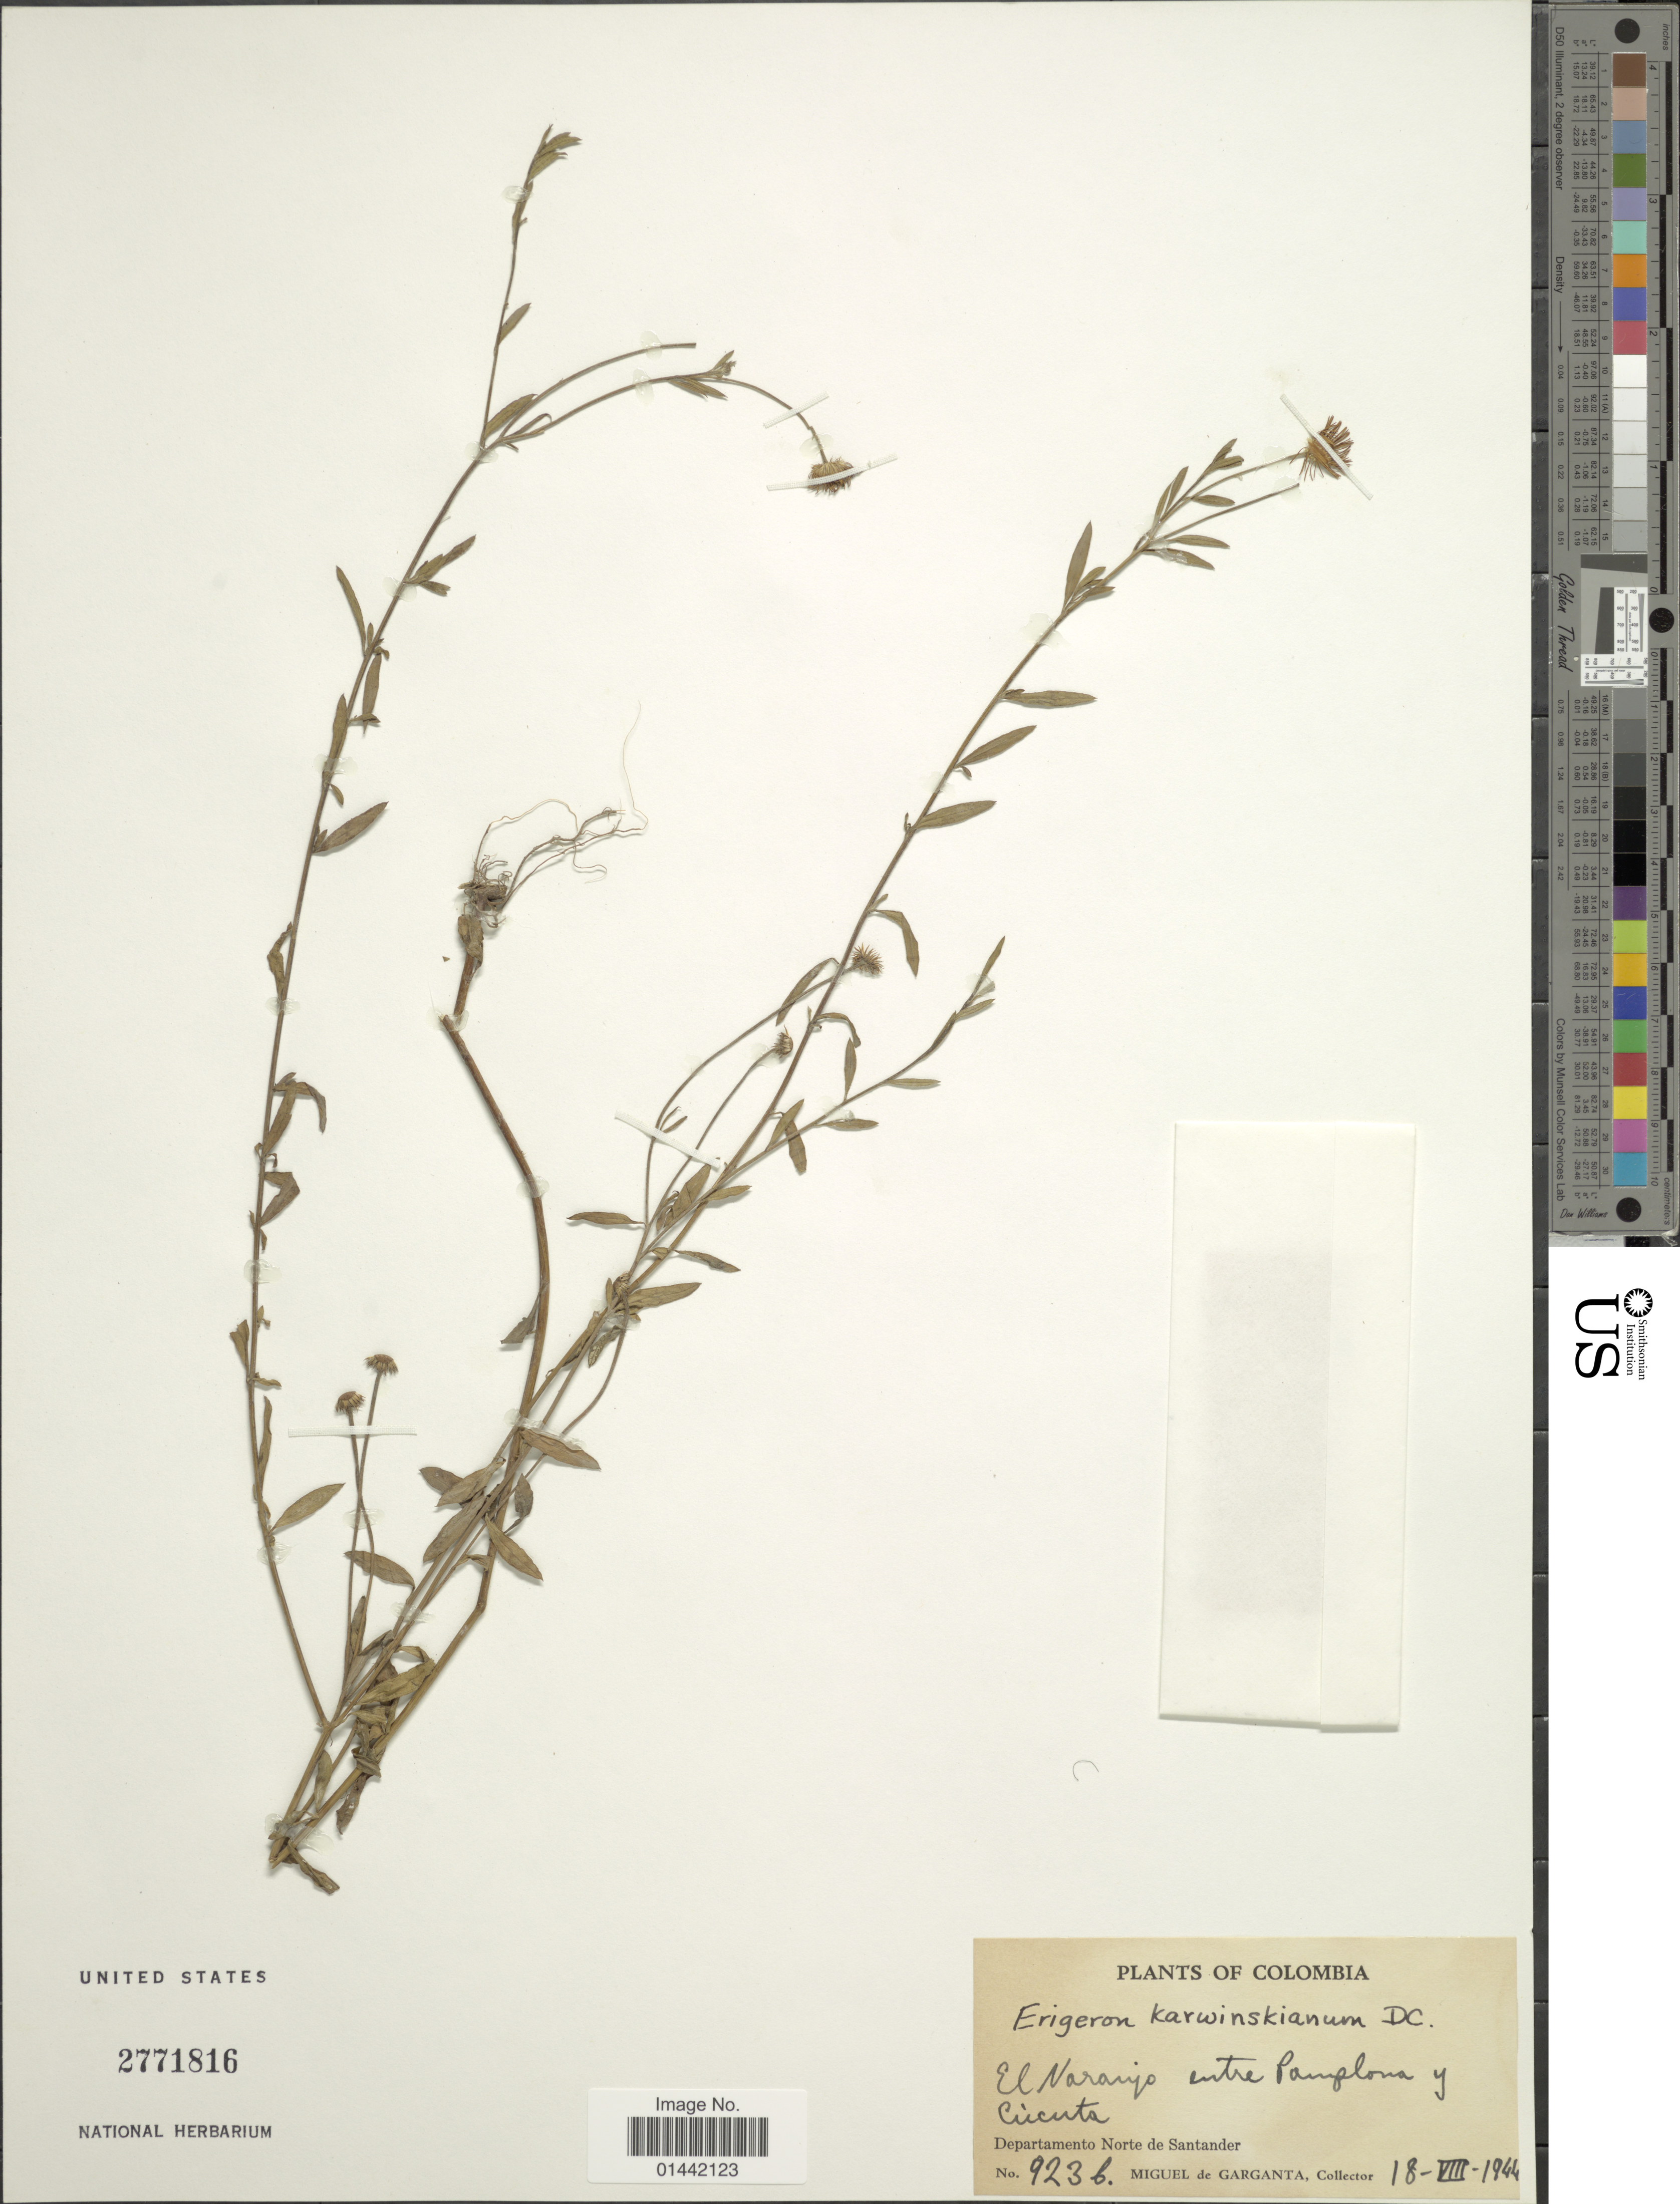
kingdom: Plantae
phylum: Tracheophyta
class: Magnoliopsida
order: Asterales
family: Asteraceae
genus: Erigeron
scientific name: Erigeron karvinskianus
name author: DC.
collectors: M. Garganta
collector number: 9236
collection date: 1944-08-18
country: Colombia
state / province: Norte de Santander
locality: El Naranjo entre Pamplona y Cucuta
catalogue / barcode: US 2771816